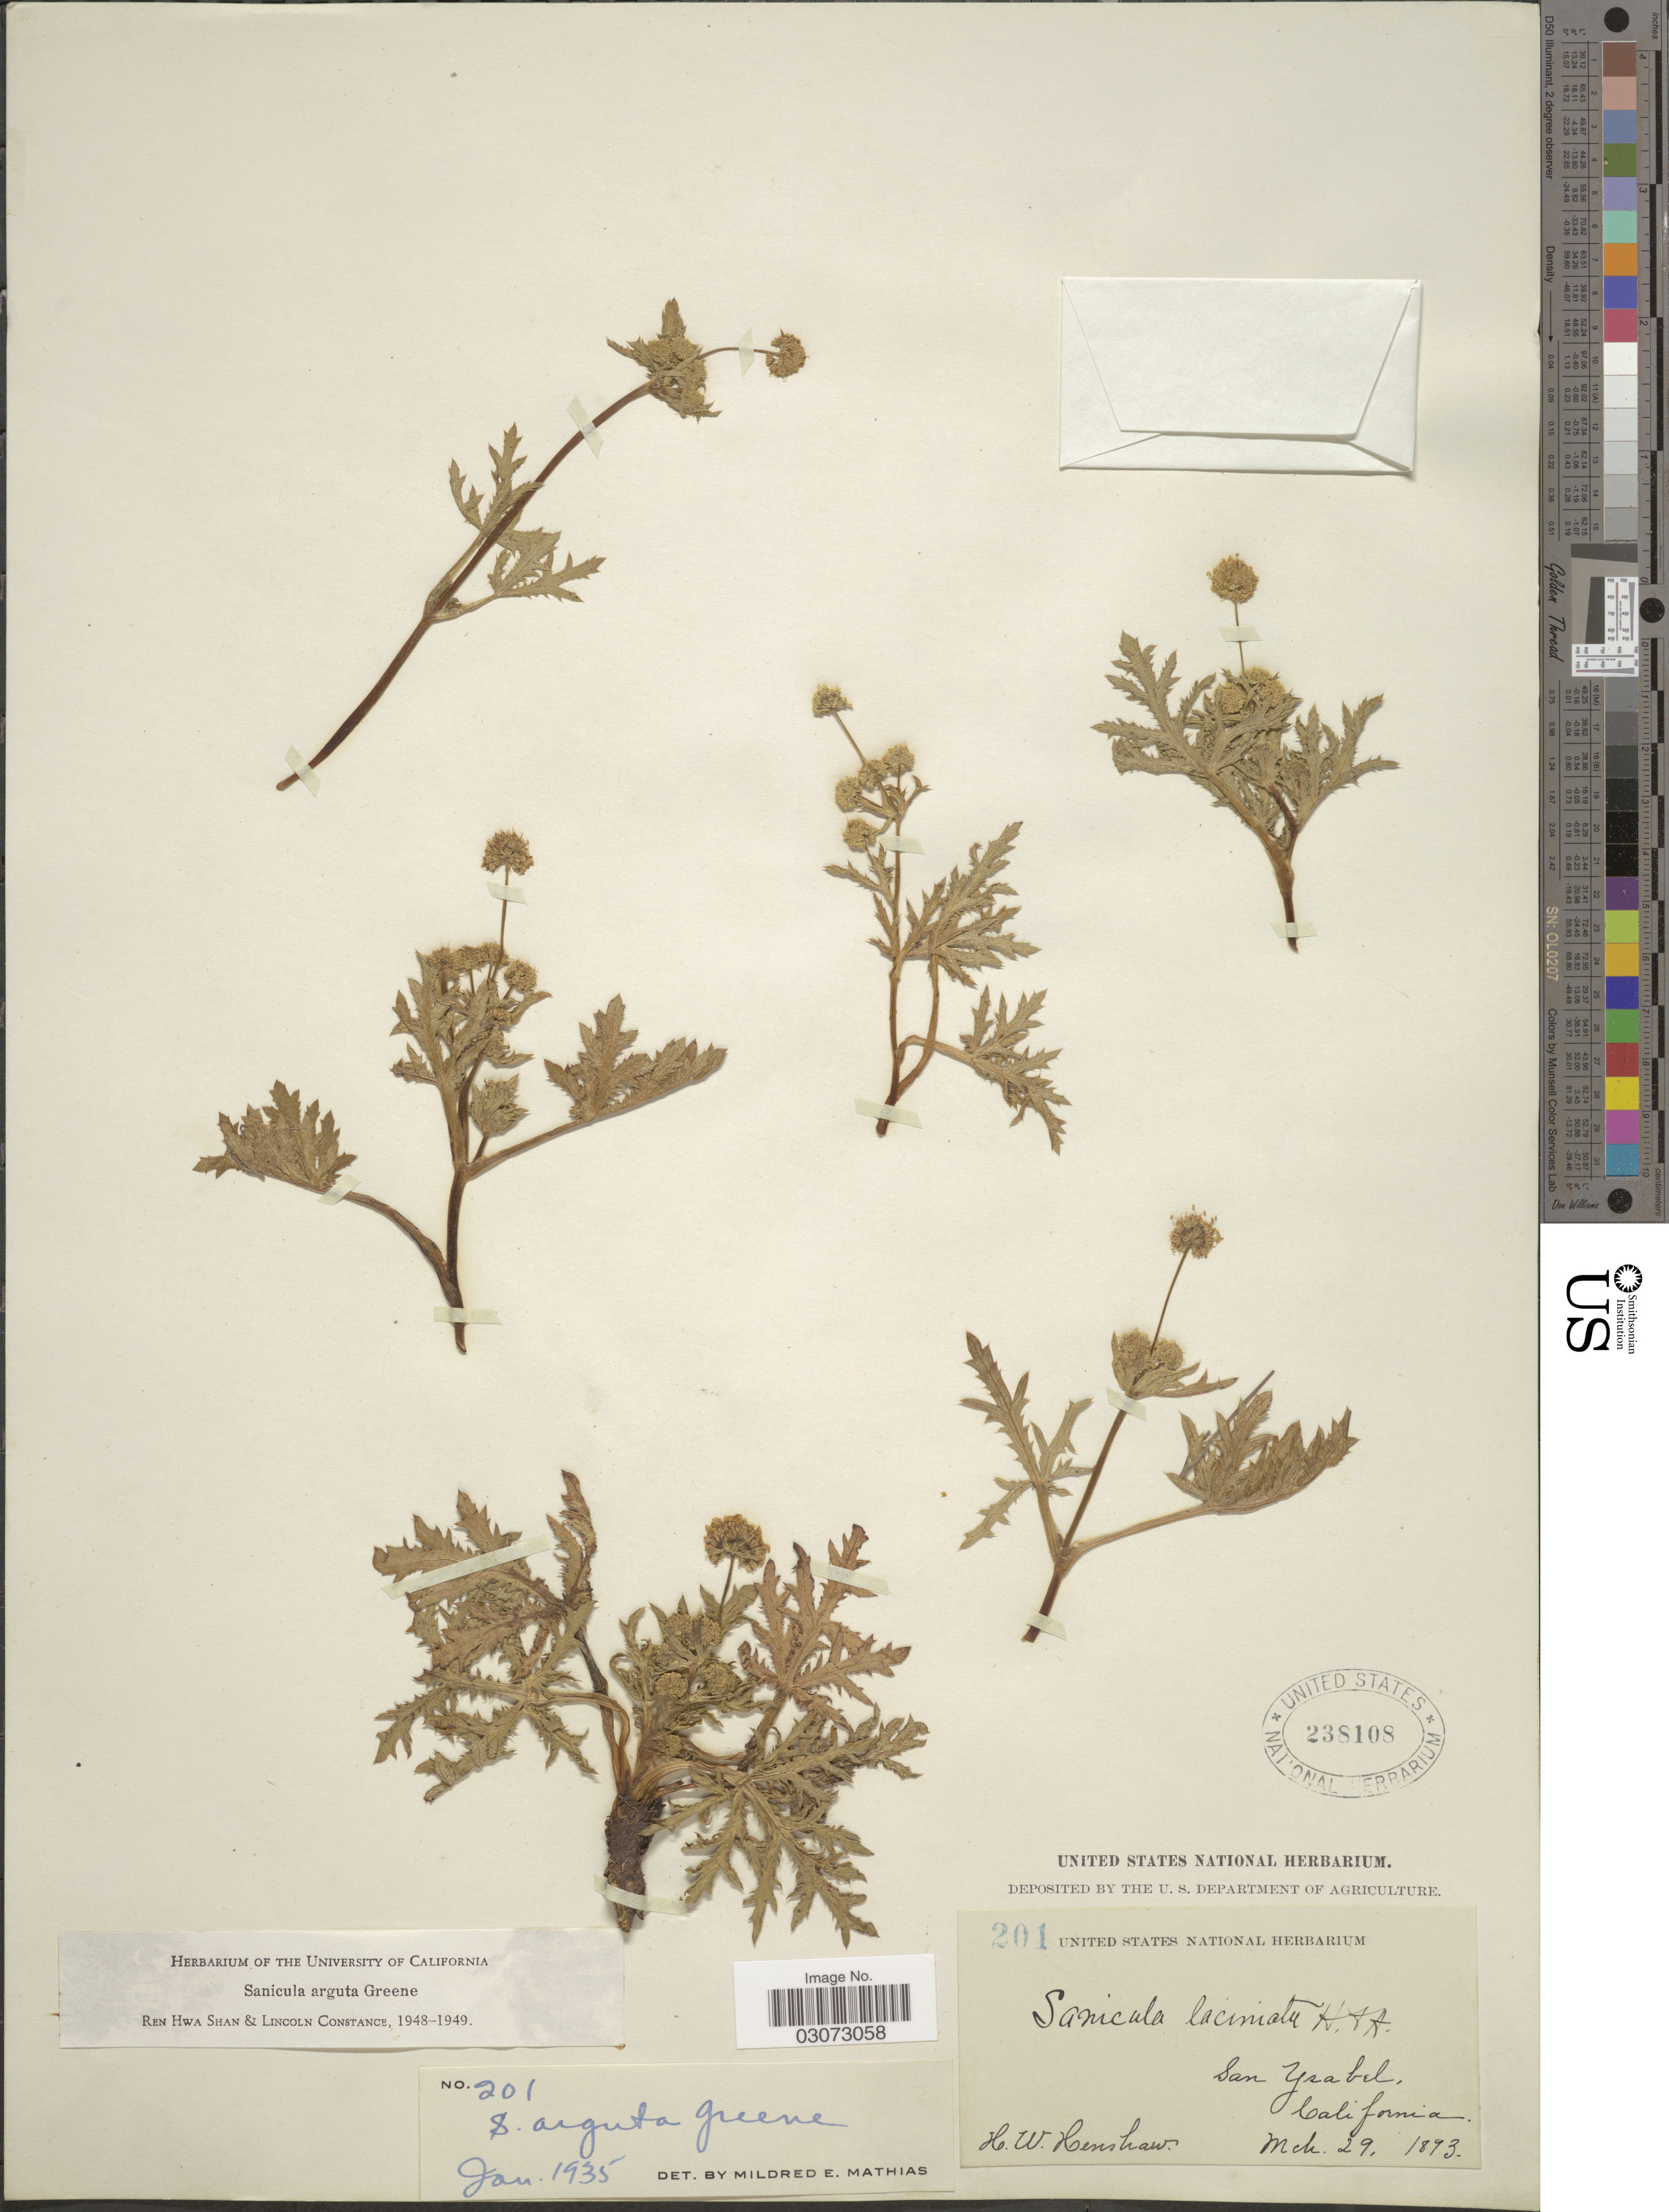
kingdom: Plantae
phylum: Tracheophyta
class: Magnoliopsida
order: Apiales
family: Apiaceae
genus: Sanicula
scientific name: Sanicula arguta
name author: Greene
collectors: H. Henshaw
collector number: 201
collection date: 1893-03-29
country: United States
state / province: California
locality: San Ysabel, California.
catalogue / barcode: US 238108